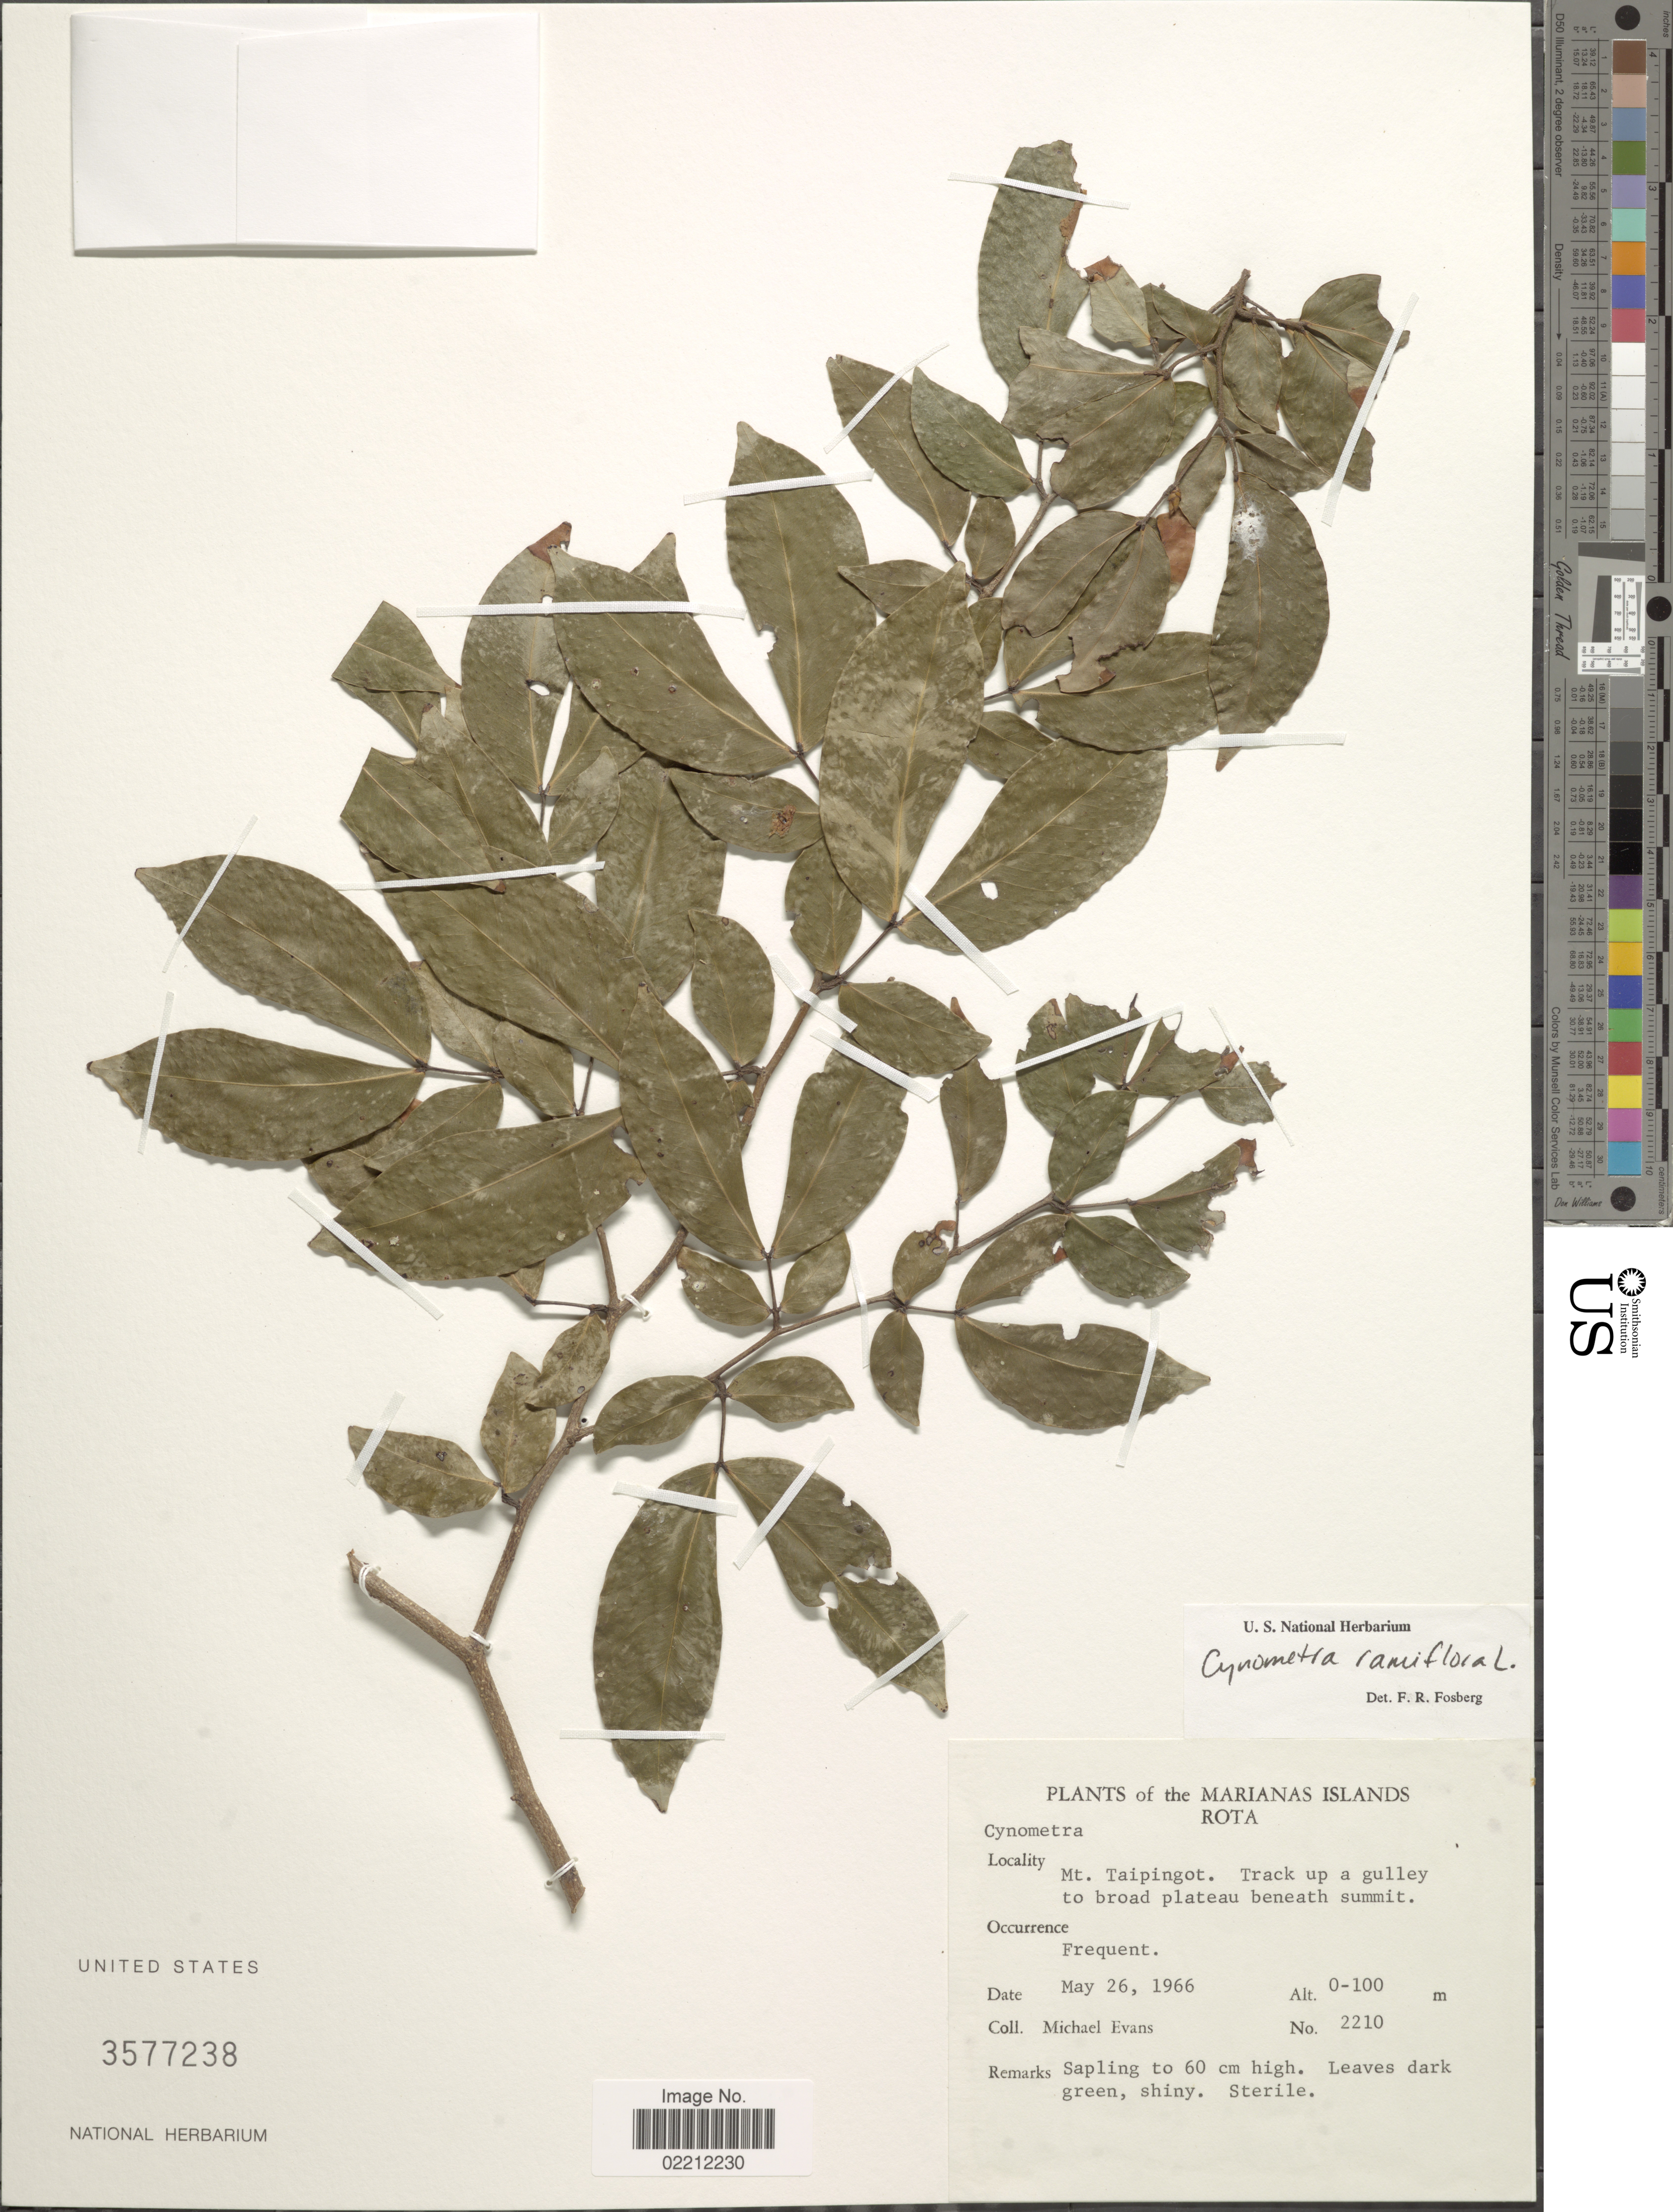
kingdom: Plantae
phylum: Tracheophyta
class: Magnoliopsida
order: Fabales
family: Fabaceae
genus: Cynometra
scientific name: Cynometra ramiflora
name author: L.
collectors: M. Evans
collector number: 2210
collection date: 1966-05-26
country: Northern Mariana Islands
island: Rota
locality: Rota, Mt. Taipingot. Track up a gullley to broad plateau beneath summit.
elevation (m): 0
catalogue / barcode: US 3577238